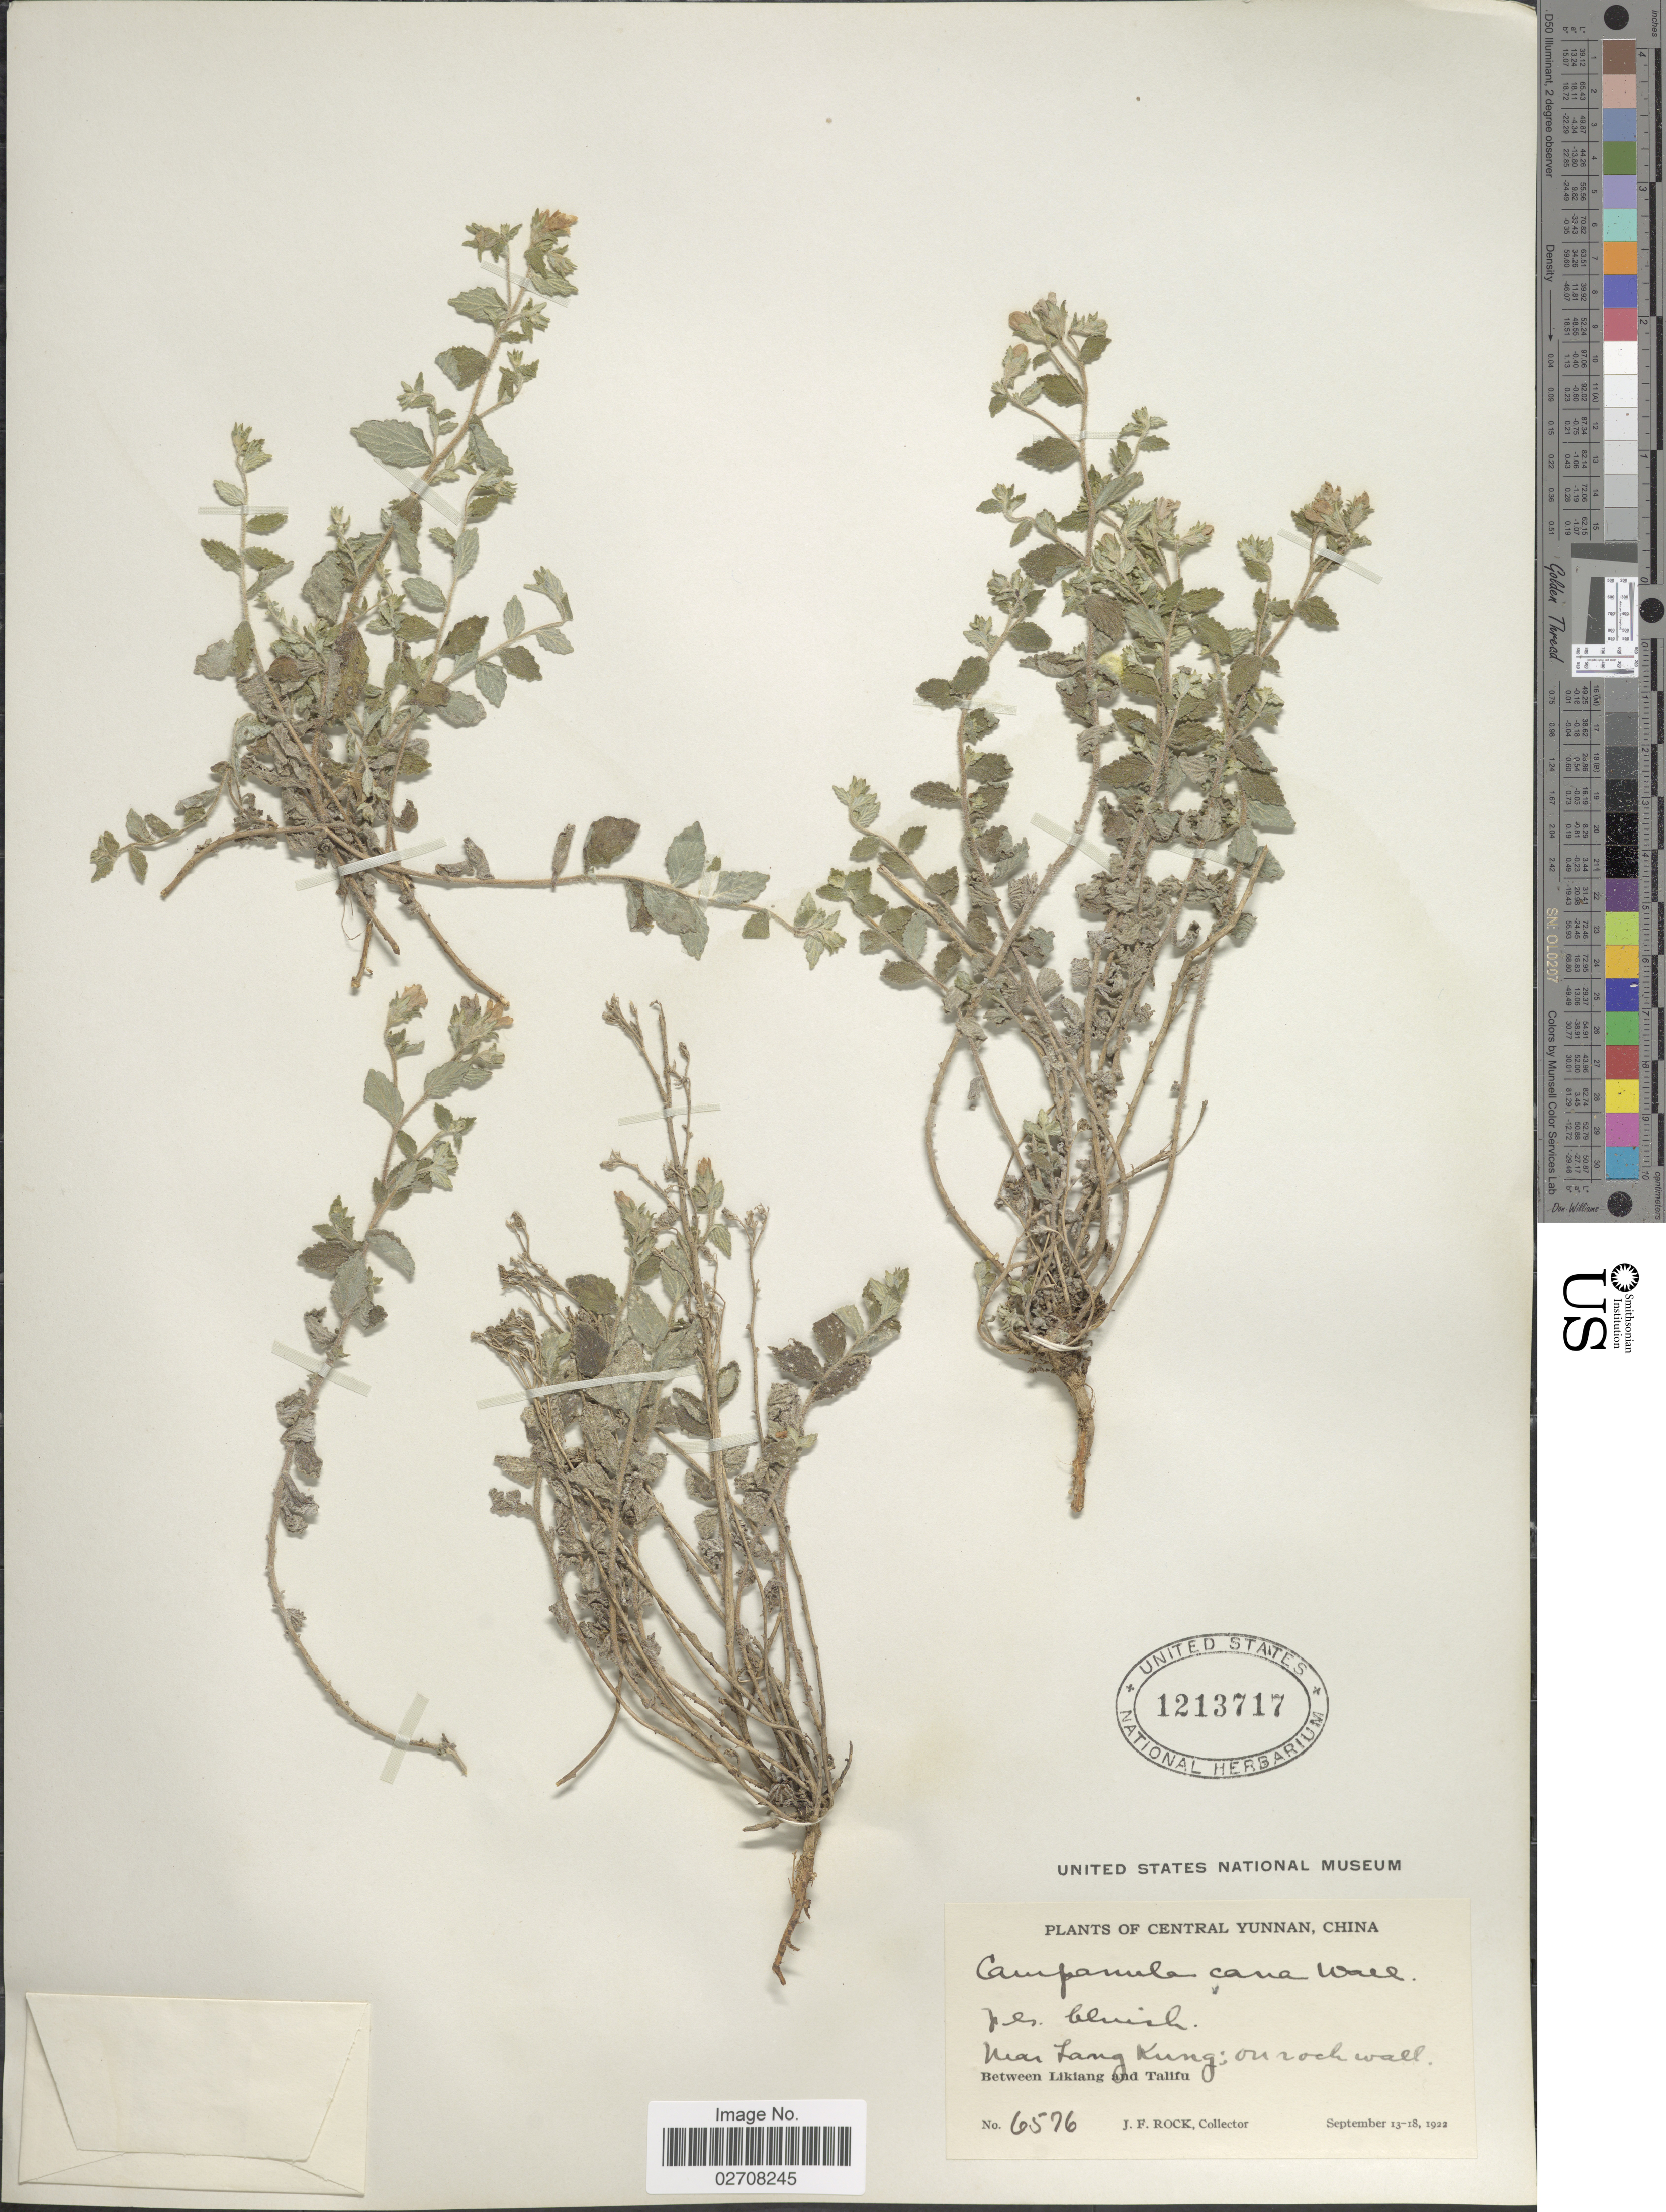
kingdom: Plantae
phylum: Tracheophyta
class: Magnoliopsida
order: Asterales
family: Campanulaceae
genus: Campanula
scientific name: Campanula cana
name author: Wall.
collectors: J. F. Rock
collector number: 6576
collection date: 1922-08-13/1922-09-18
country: China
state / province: Yunnan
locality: Central Yunnan. Near Lang Kung. Between Likiang and Talifu.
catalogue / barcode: US 1213717